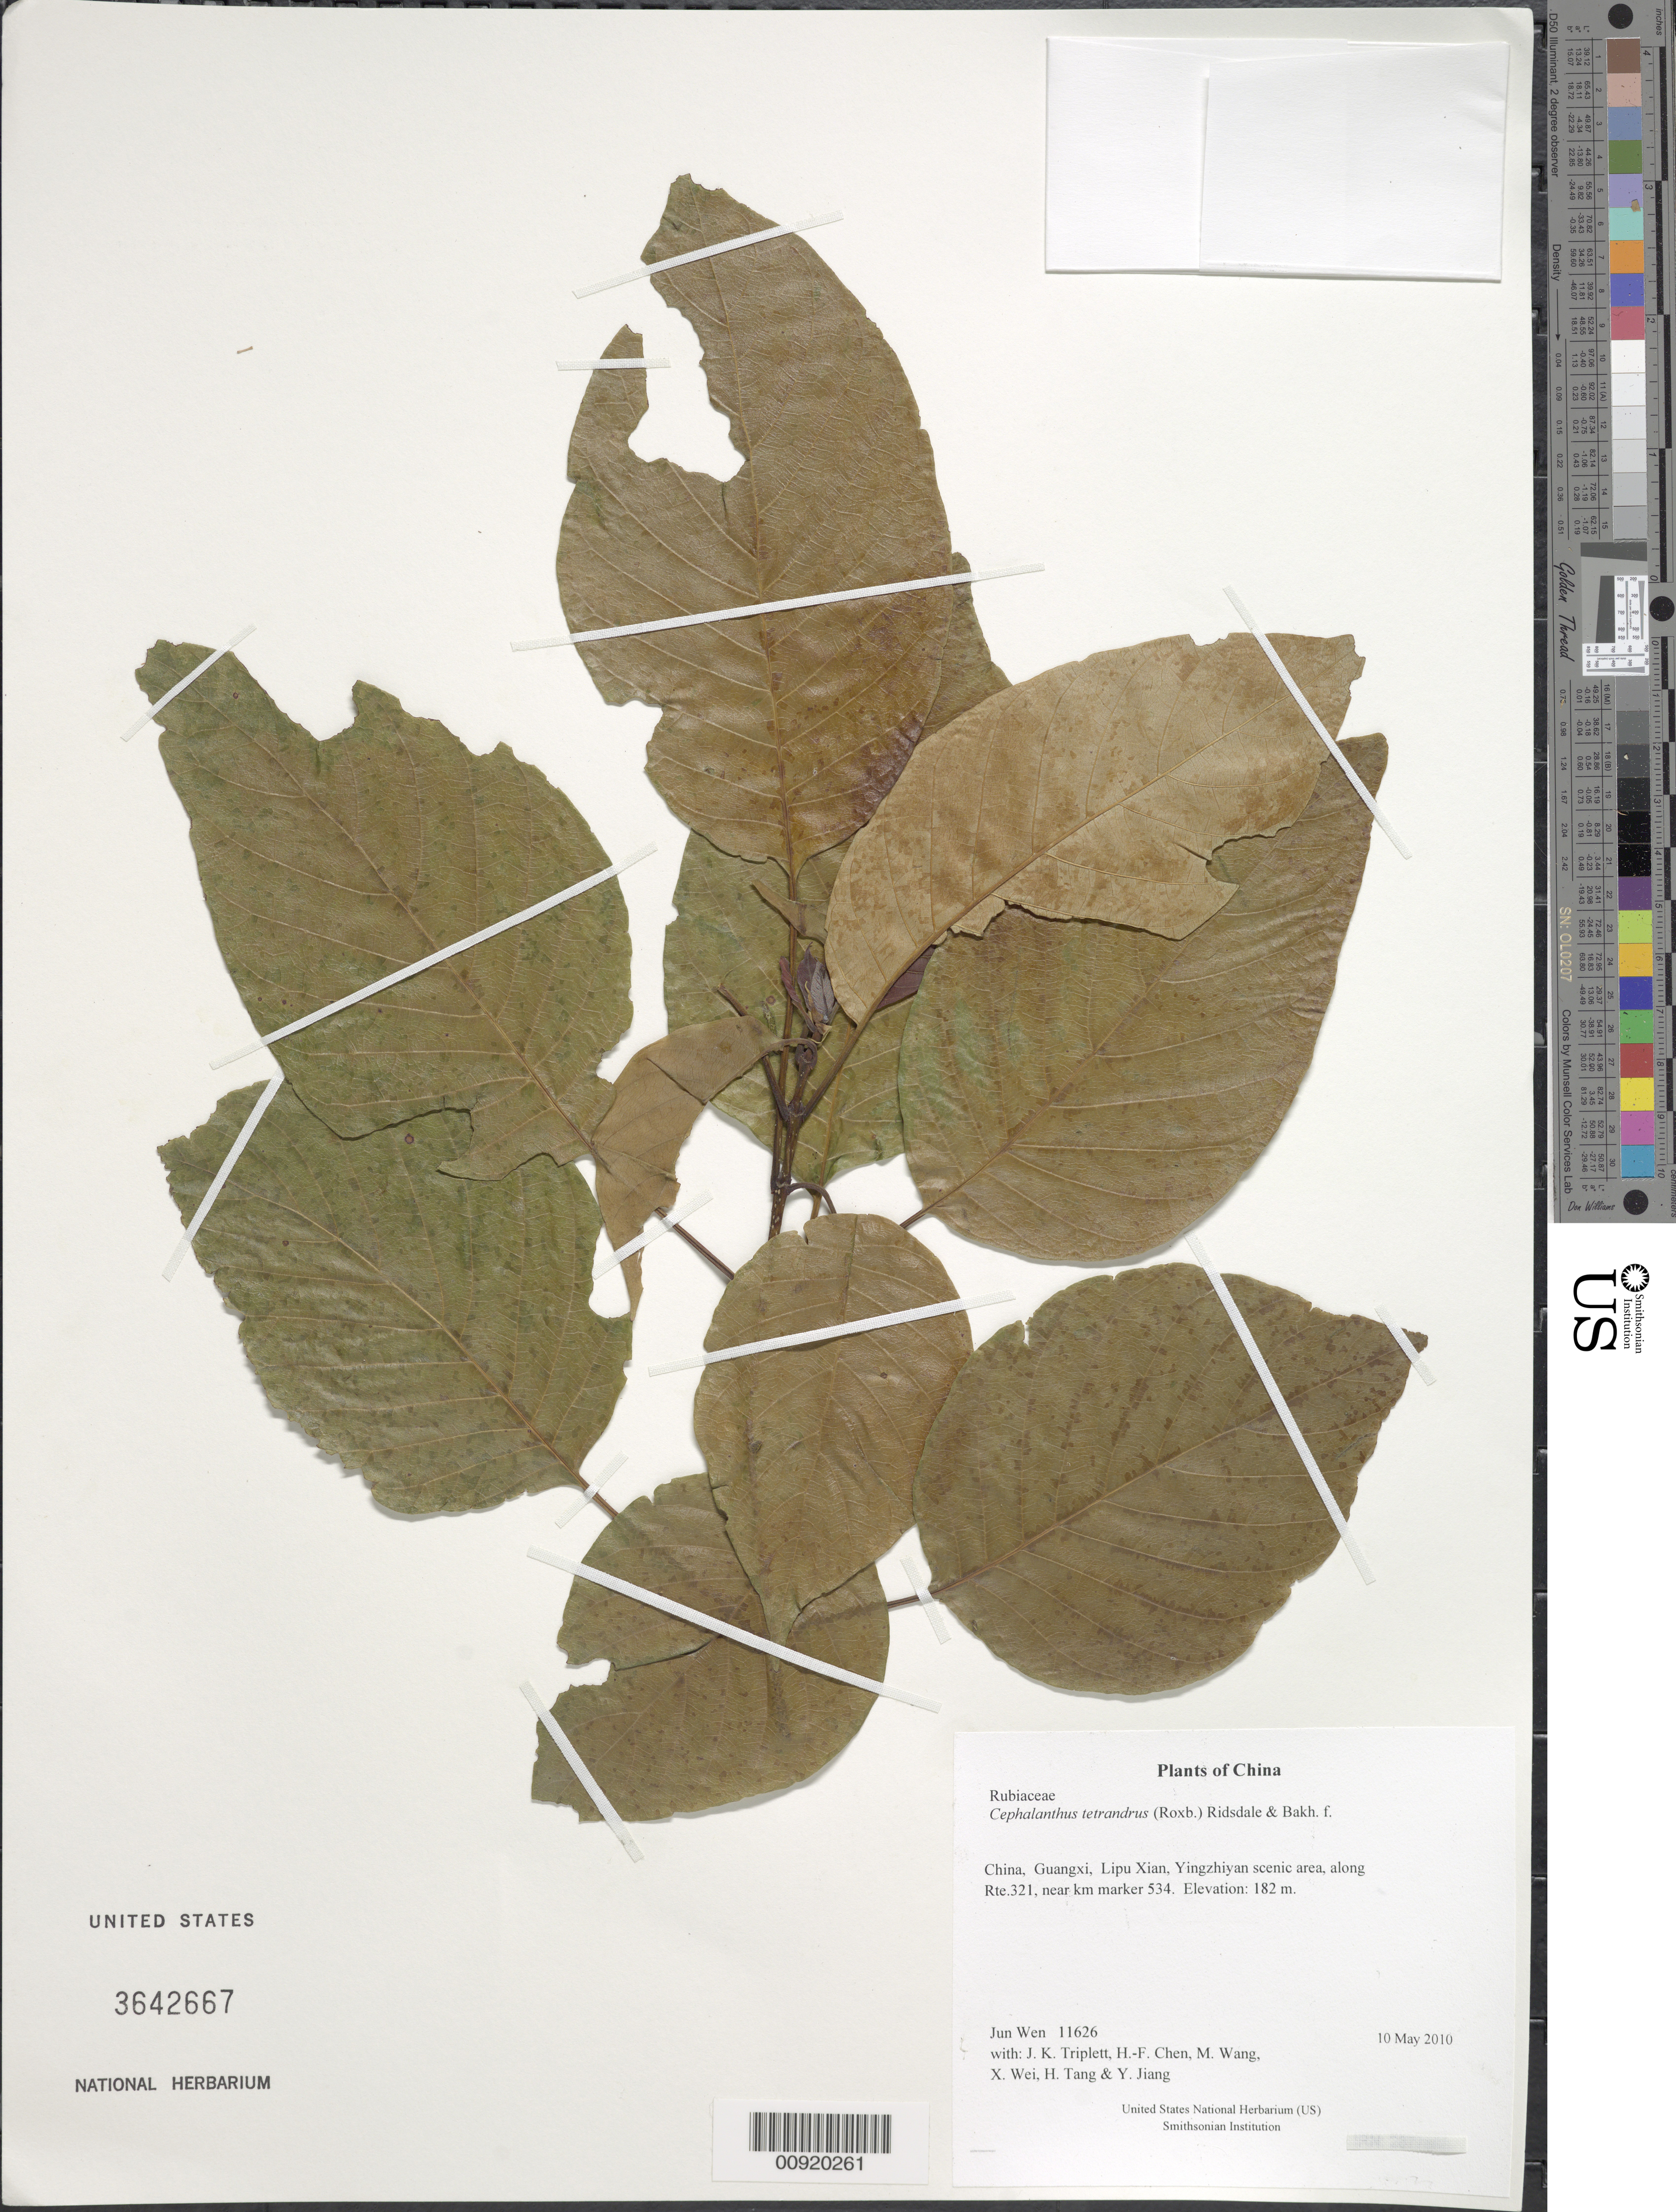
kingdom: Plantae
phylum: Tracheophyta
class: Magnoliopsida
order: Gentianales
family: Rubiaceae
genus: Cephalanthus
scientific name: Cephalanthus tetrandrus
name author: (Roxb.) Ridsdale & Bakh. f.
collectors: J. Wen, J. K. Triplett, H.-F. Chen, M. Wang, X. Wei, H. Tang & Y. Jiang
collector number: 11626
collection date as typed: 10 May 2010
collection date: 2010-05-10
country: China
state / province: Guangxi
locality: Lipu Xian, Yingzhiyan scenic area, along Rte.321, near km marker 534.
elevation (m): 182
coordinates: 24 38.666 N, 110 25.183 E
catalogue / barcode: US 3642667